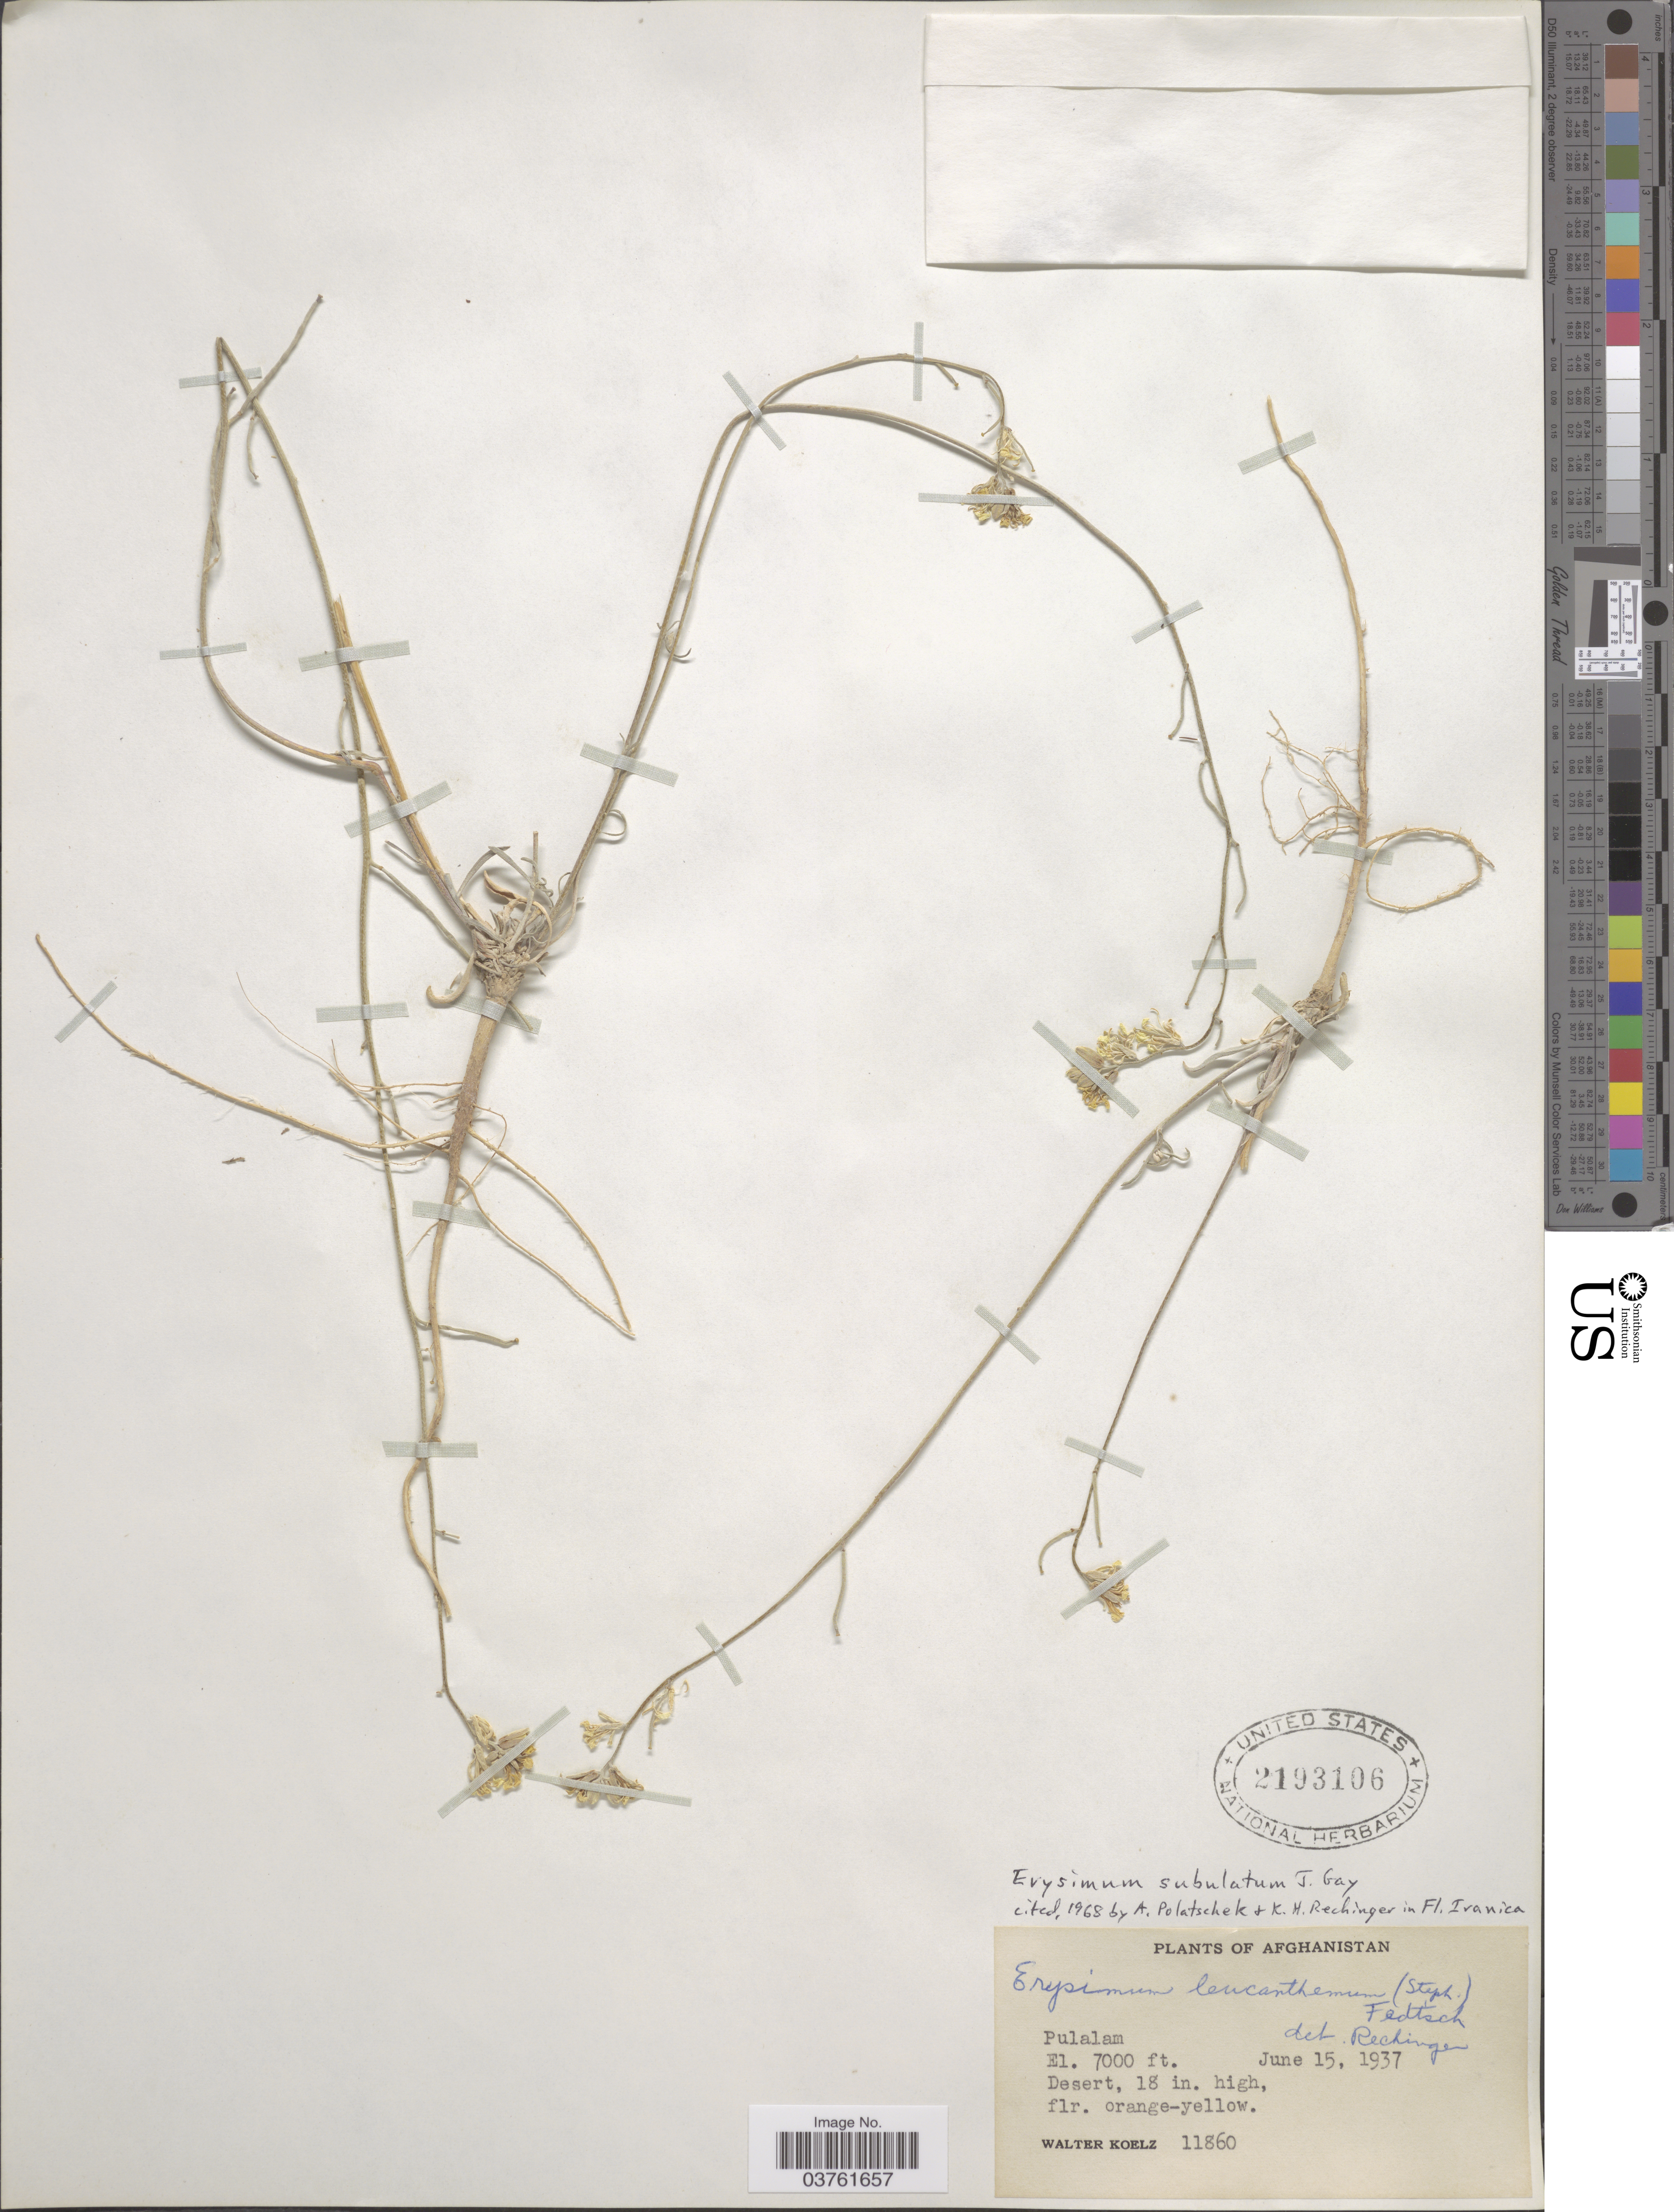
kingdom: Plantae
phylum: Tracheophyta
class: Magnoliopsida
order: Brassicales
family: Brassicaceae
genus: Erysimum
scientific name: Erysimum subulatum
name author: J. Gay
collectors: W. N. Koelz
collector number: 11860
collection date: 1937-06-15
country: Afghanistan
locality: Pulalam.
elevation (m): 2134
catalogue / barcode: US 2193106